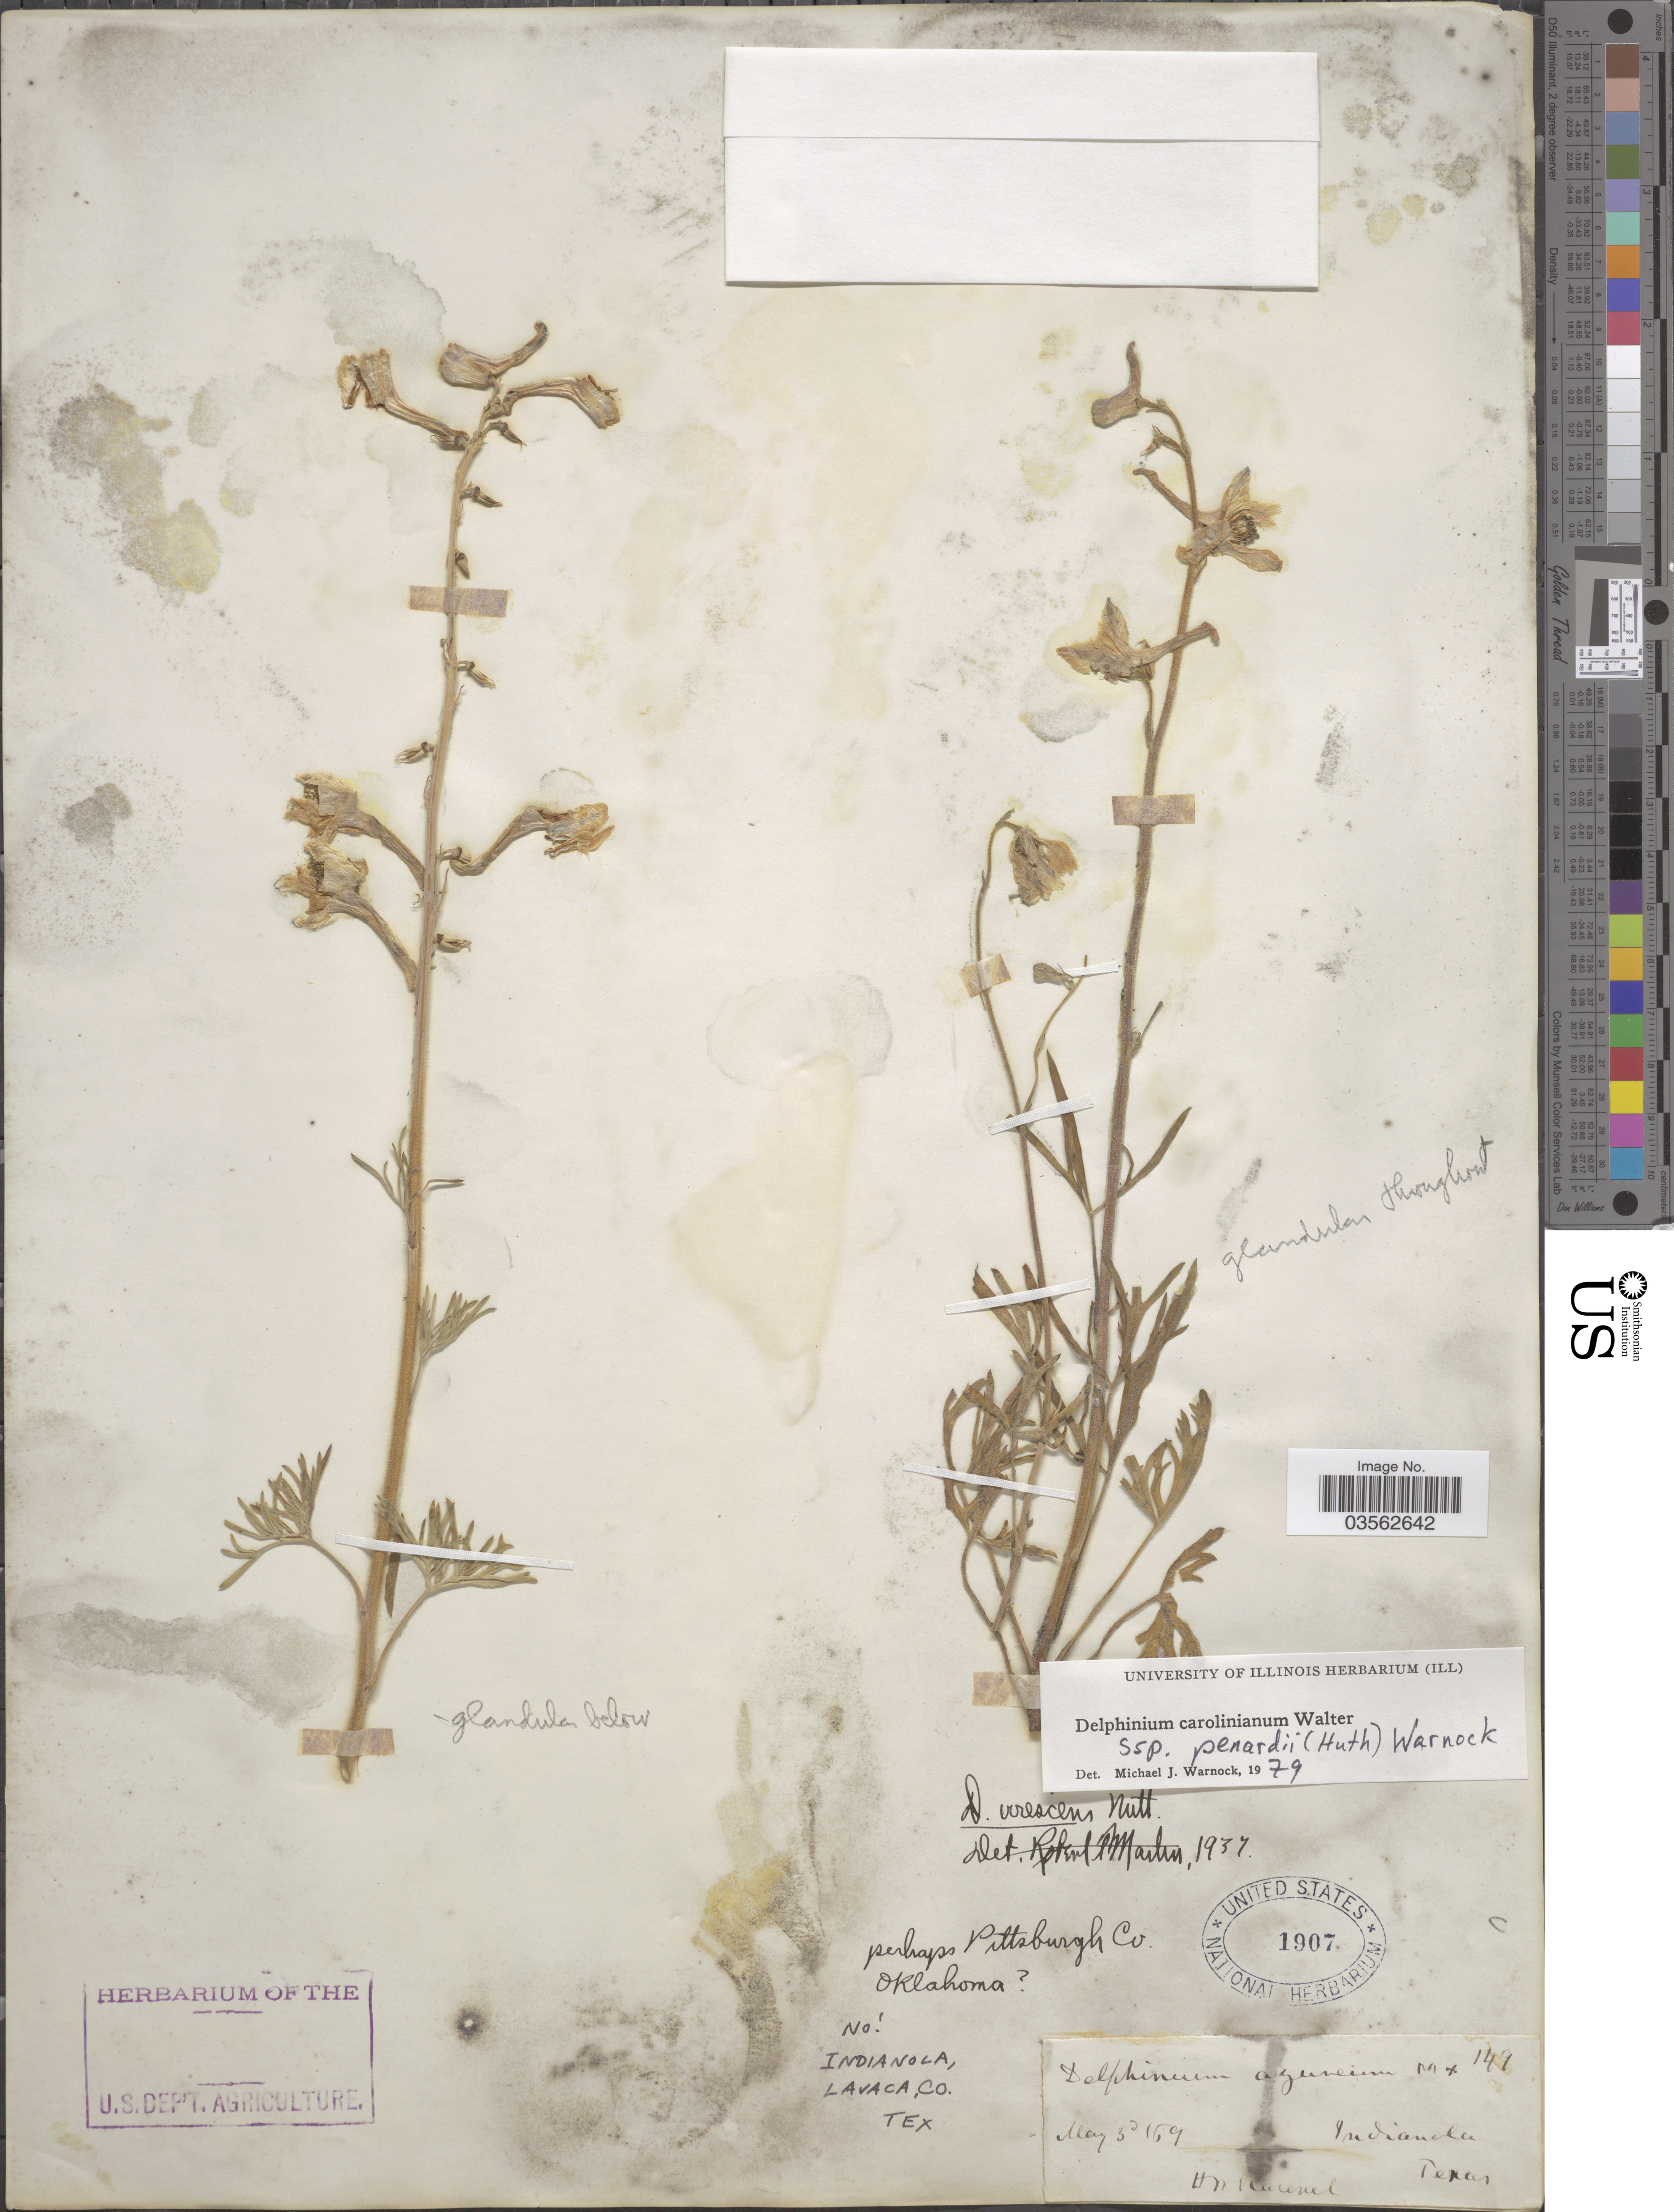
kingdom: Plantae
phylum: Tracheophyta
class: Magnoliopsida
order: Ranunculales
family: Ranunculaceae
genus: Delphinium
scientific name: Delphinium carolinianum subsp. penardii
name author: (Huth) M.J. Warnock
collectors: H. Ravenel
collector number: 149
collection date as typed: Transcribed d/m/y: 3/5/69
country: United States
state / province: Texas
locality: Indianola, Lavaca Co.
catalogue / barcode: US 1907